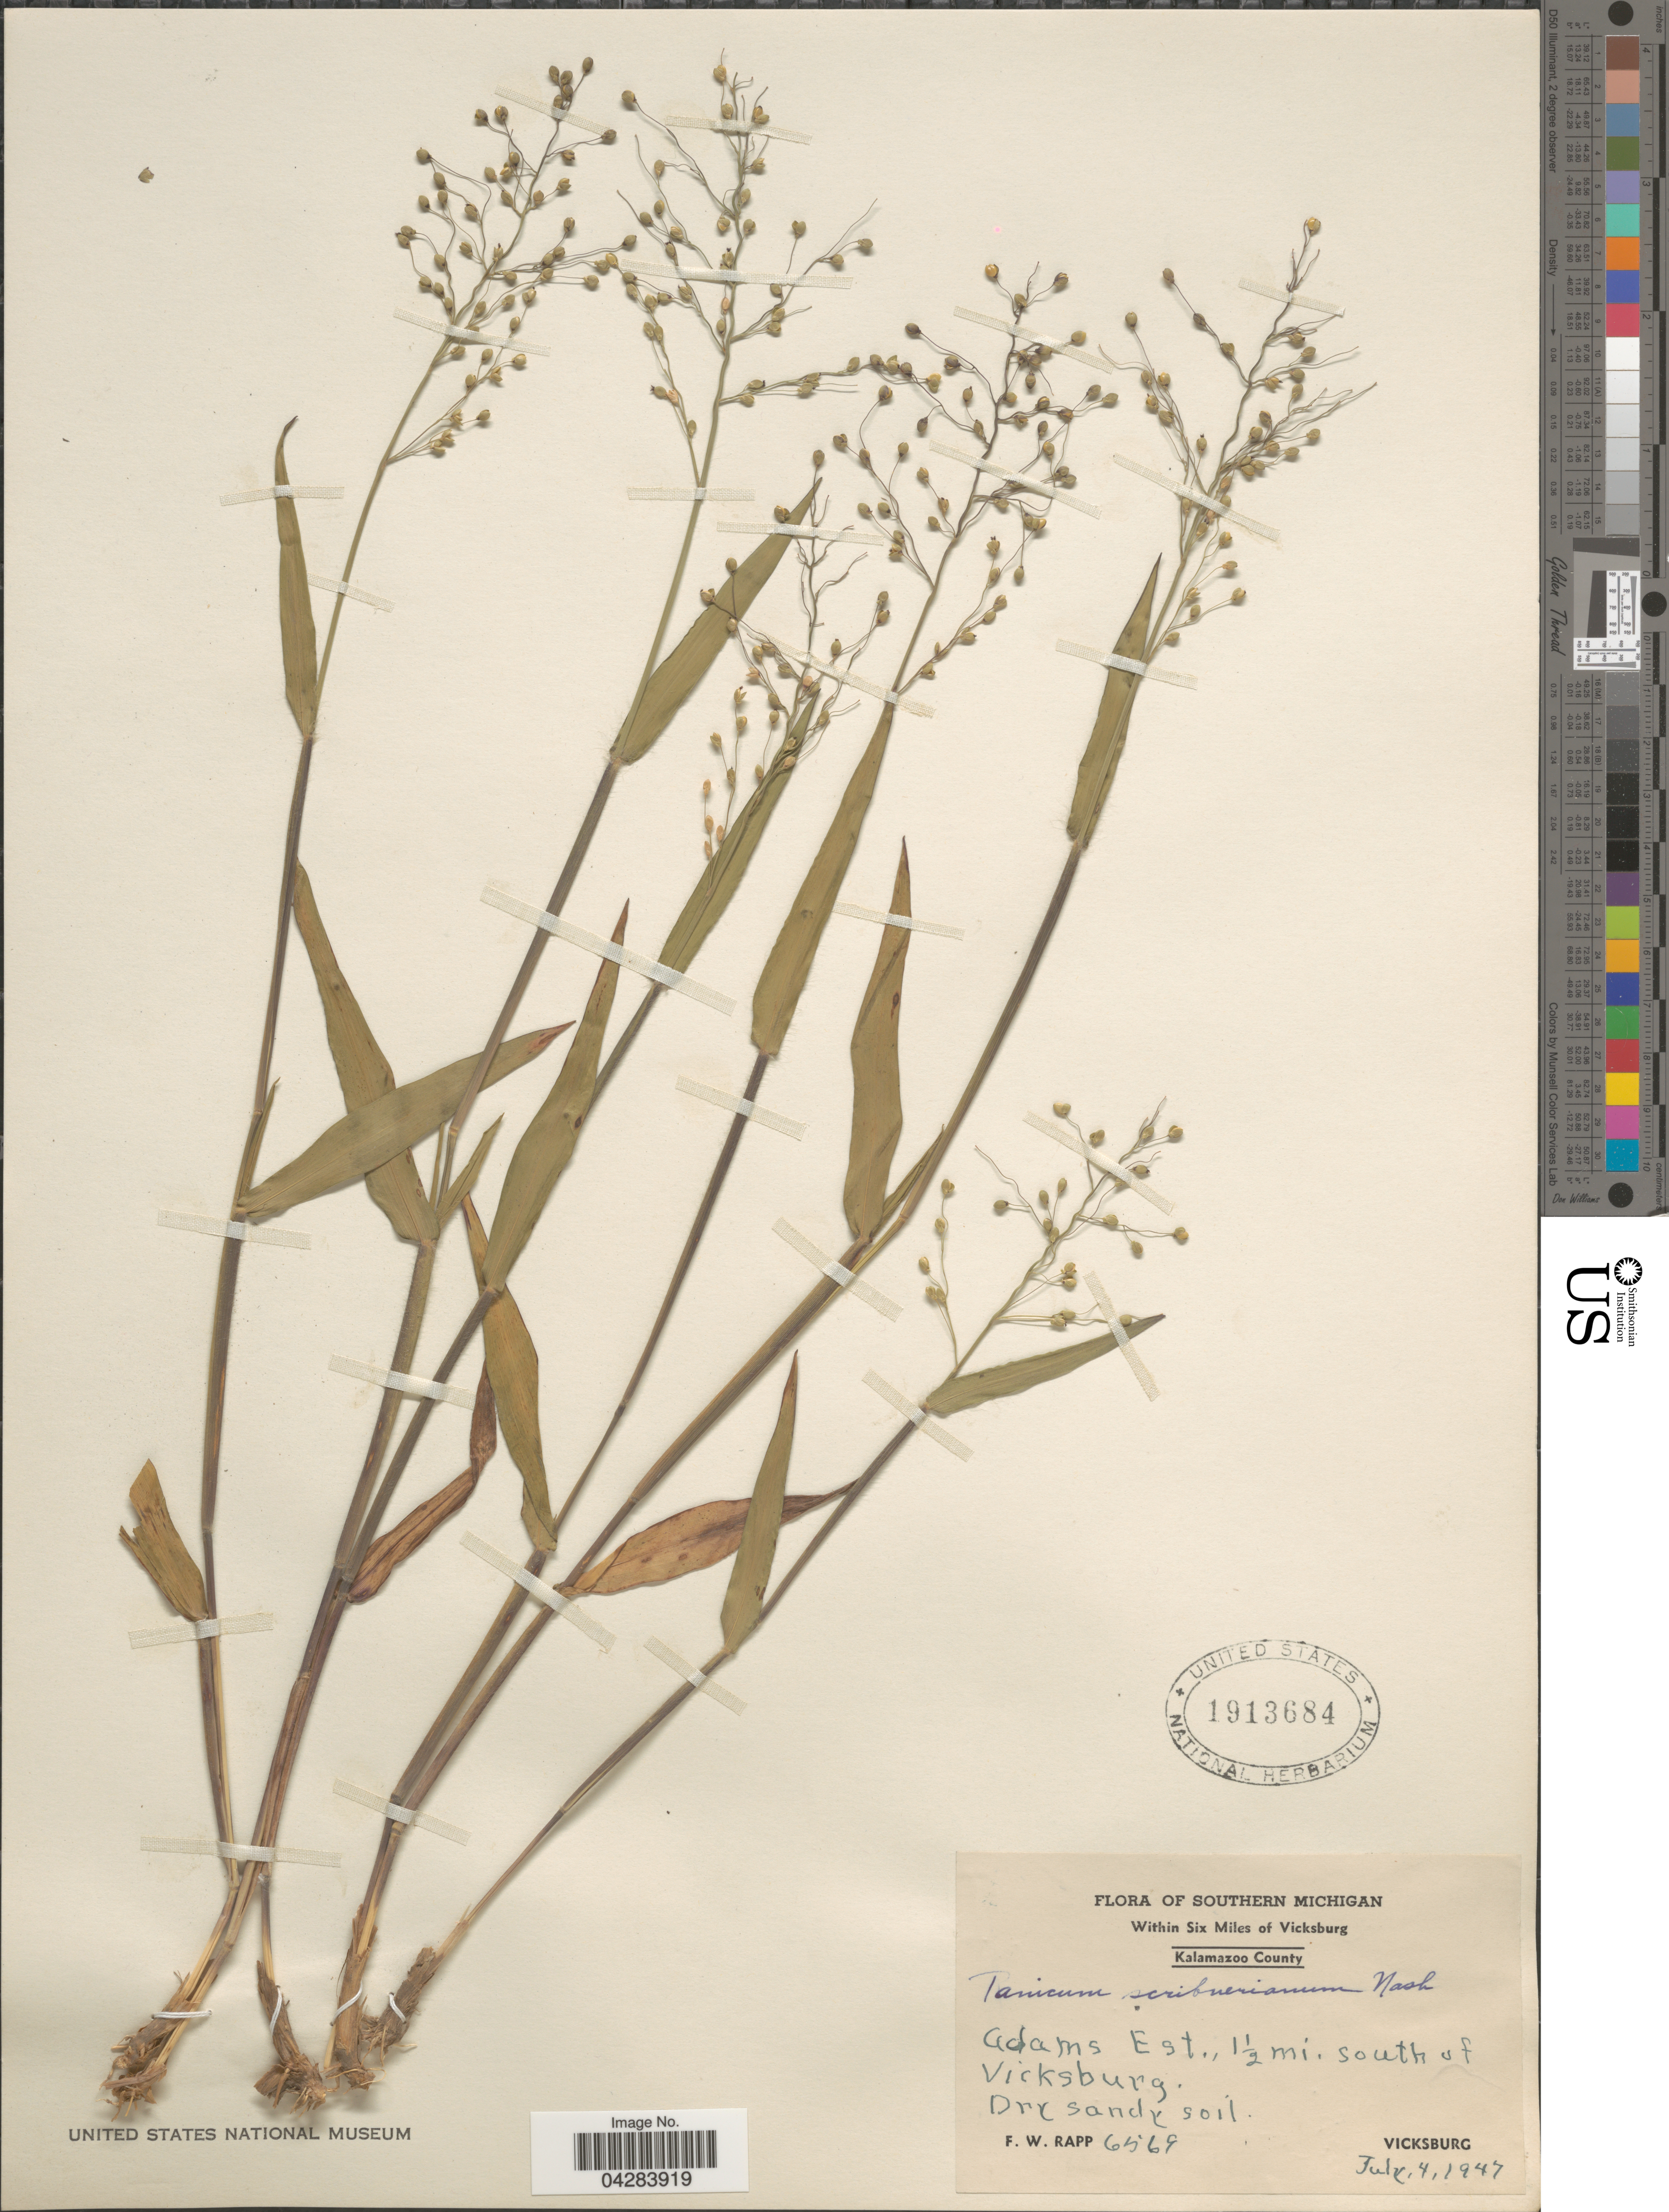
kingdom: Plantae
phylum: Tracheophyta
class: Liliopsida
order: Poales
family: Poaceae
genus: Dichanthelium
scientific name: Dichanthelium oligosanthes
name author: (Schult.) Gould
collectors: F. Rapp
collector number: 6569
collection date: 1947-07-04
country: United States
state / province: Michigan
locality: Southern Michigan. Within Six Miles of Vicksburg. Kalamazoo County. Adams Est., 1½ mi. south of Vicksburg. Dry sandy soil. Vicksburg.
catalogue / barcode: US 1913684